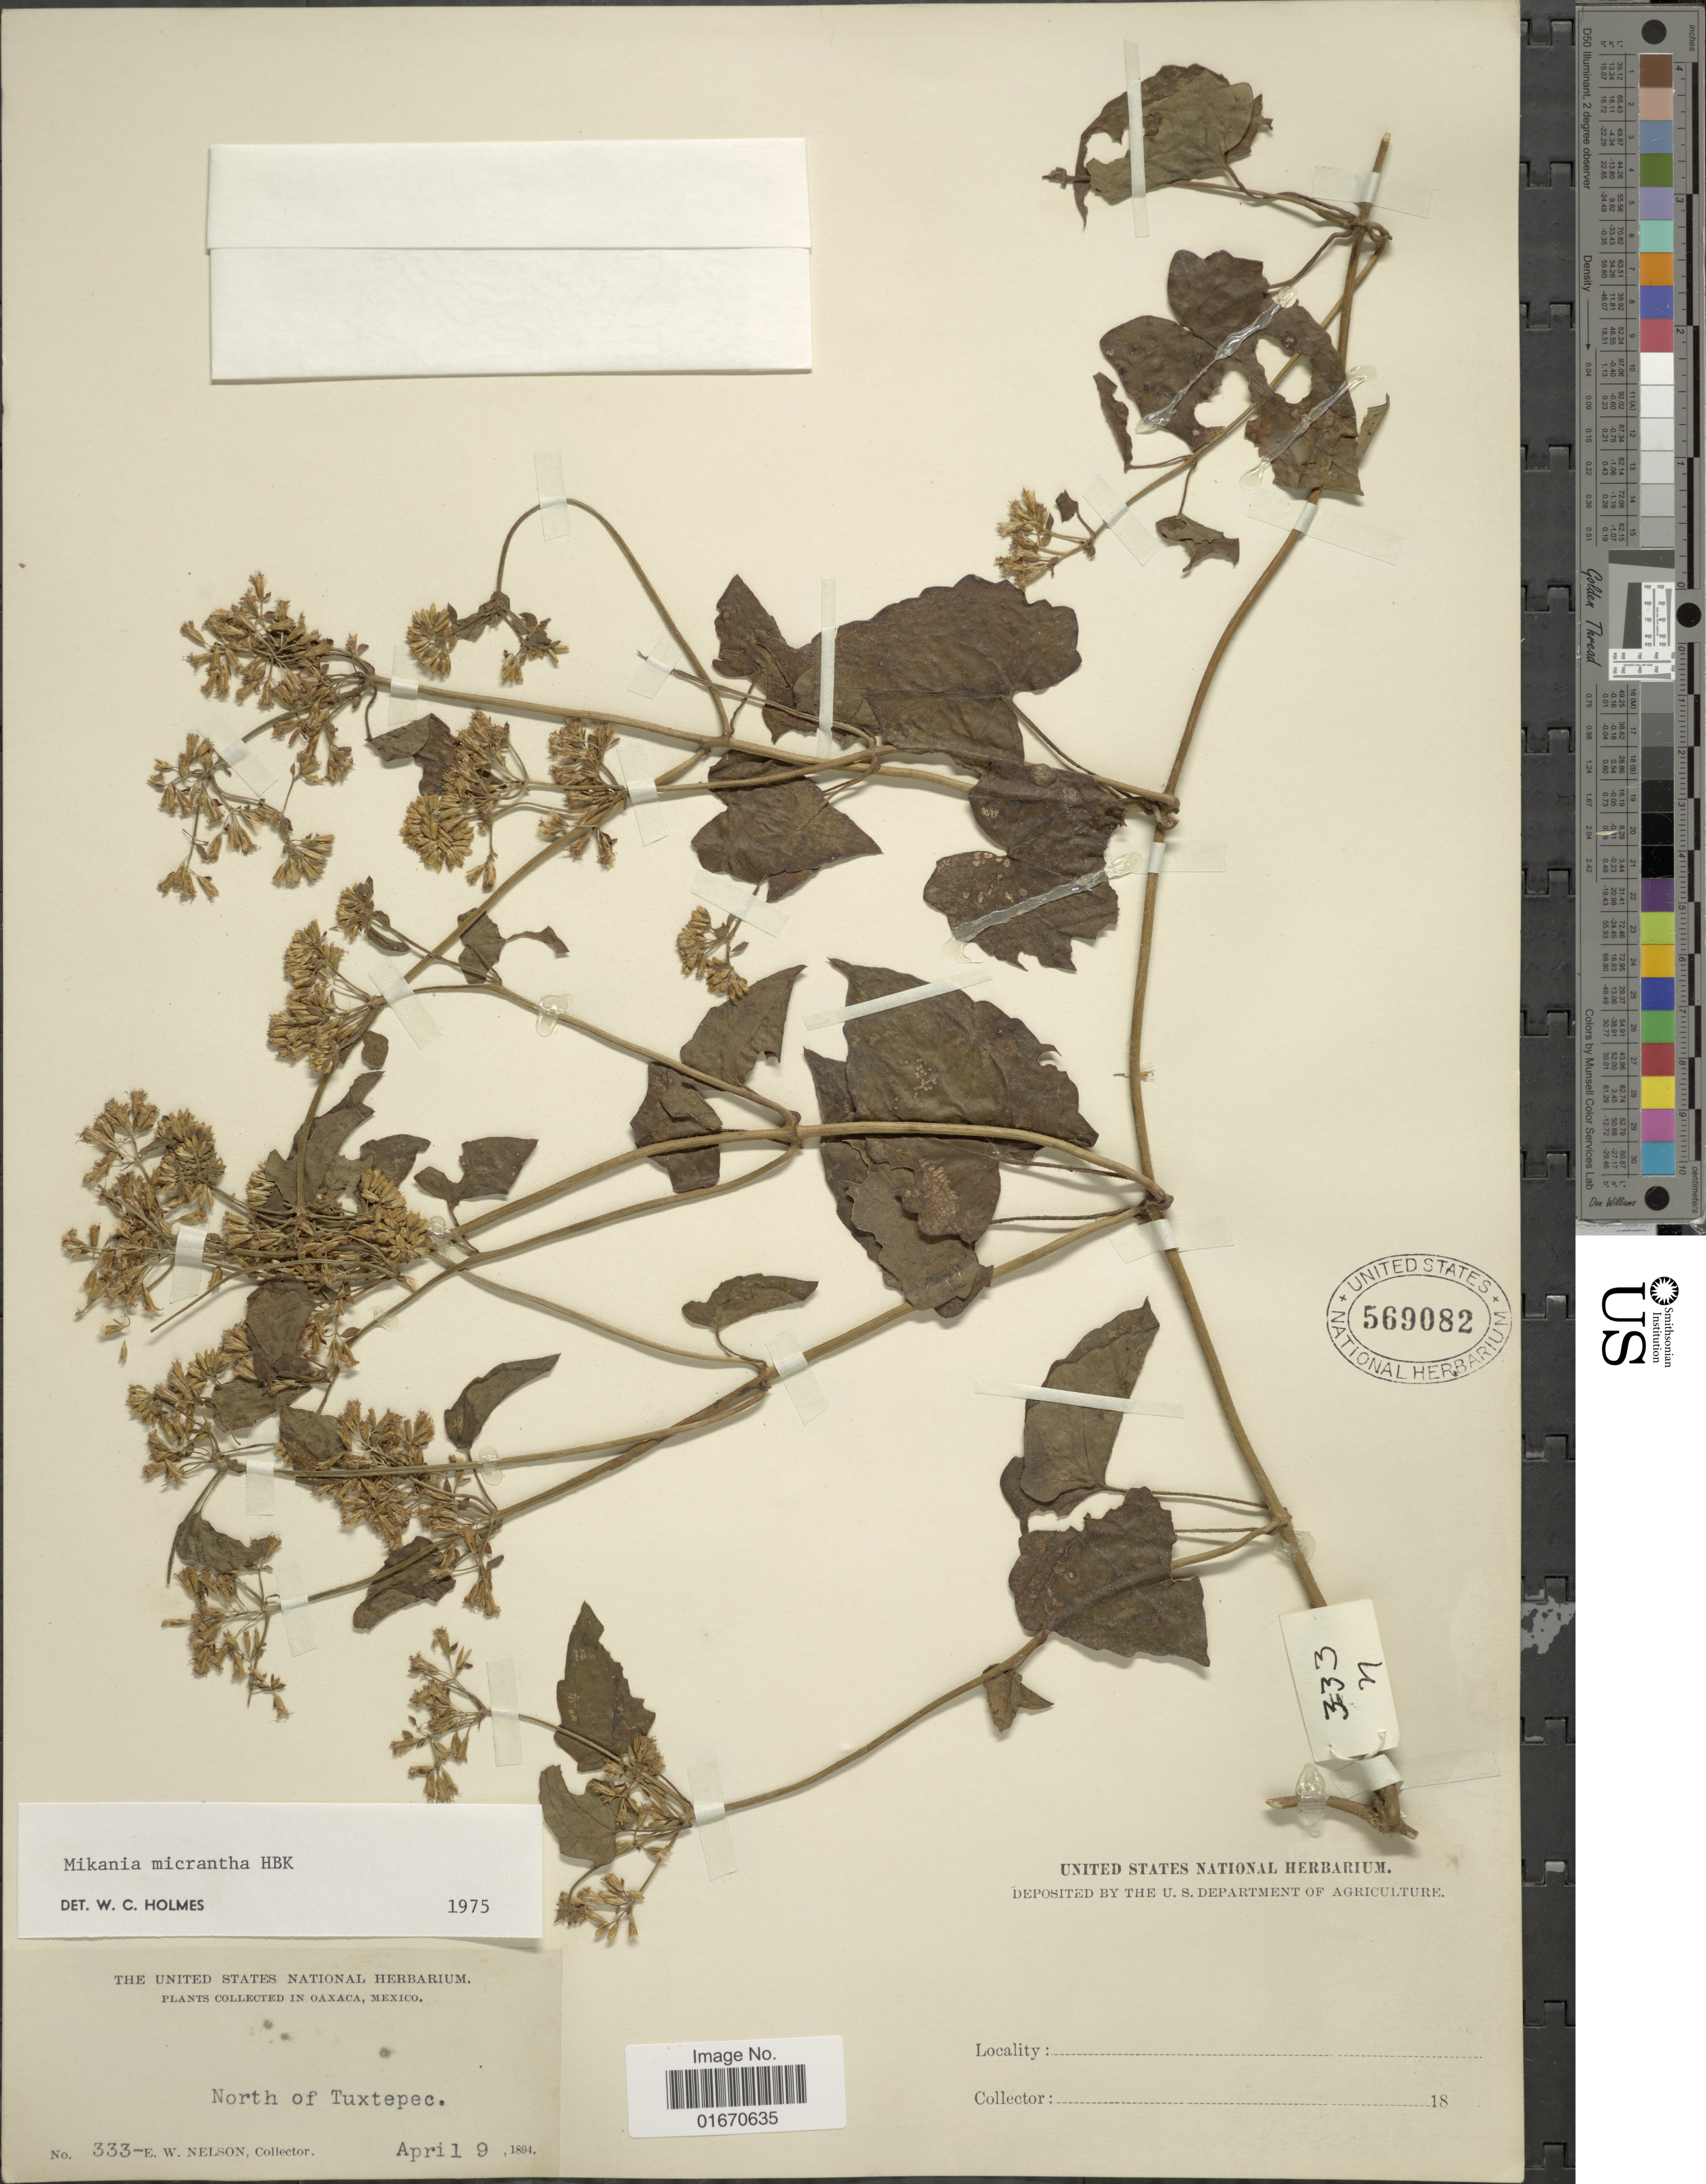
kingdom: Plantae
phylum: Tracheophyta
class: Magnoliopsida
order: Asterales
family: Asteraceae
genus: Mikania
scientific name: Mikania micrantha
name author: Kunth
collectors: E. W. Nelson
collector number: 333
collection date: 1894-04-09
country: Mexico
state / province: Oaxaca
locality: North of Tuxtepec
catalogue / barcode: US 569082